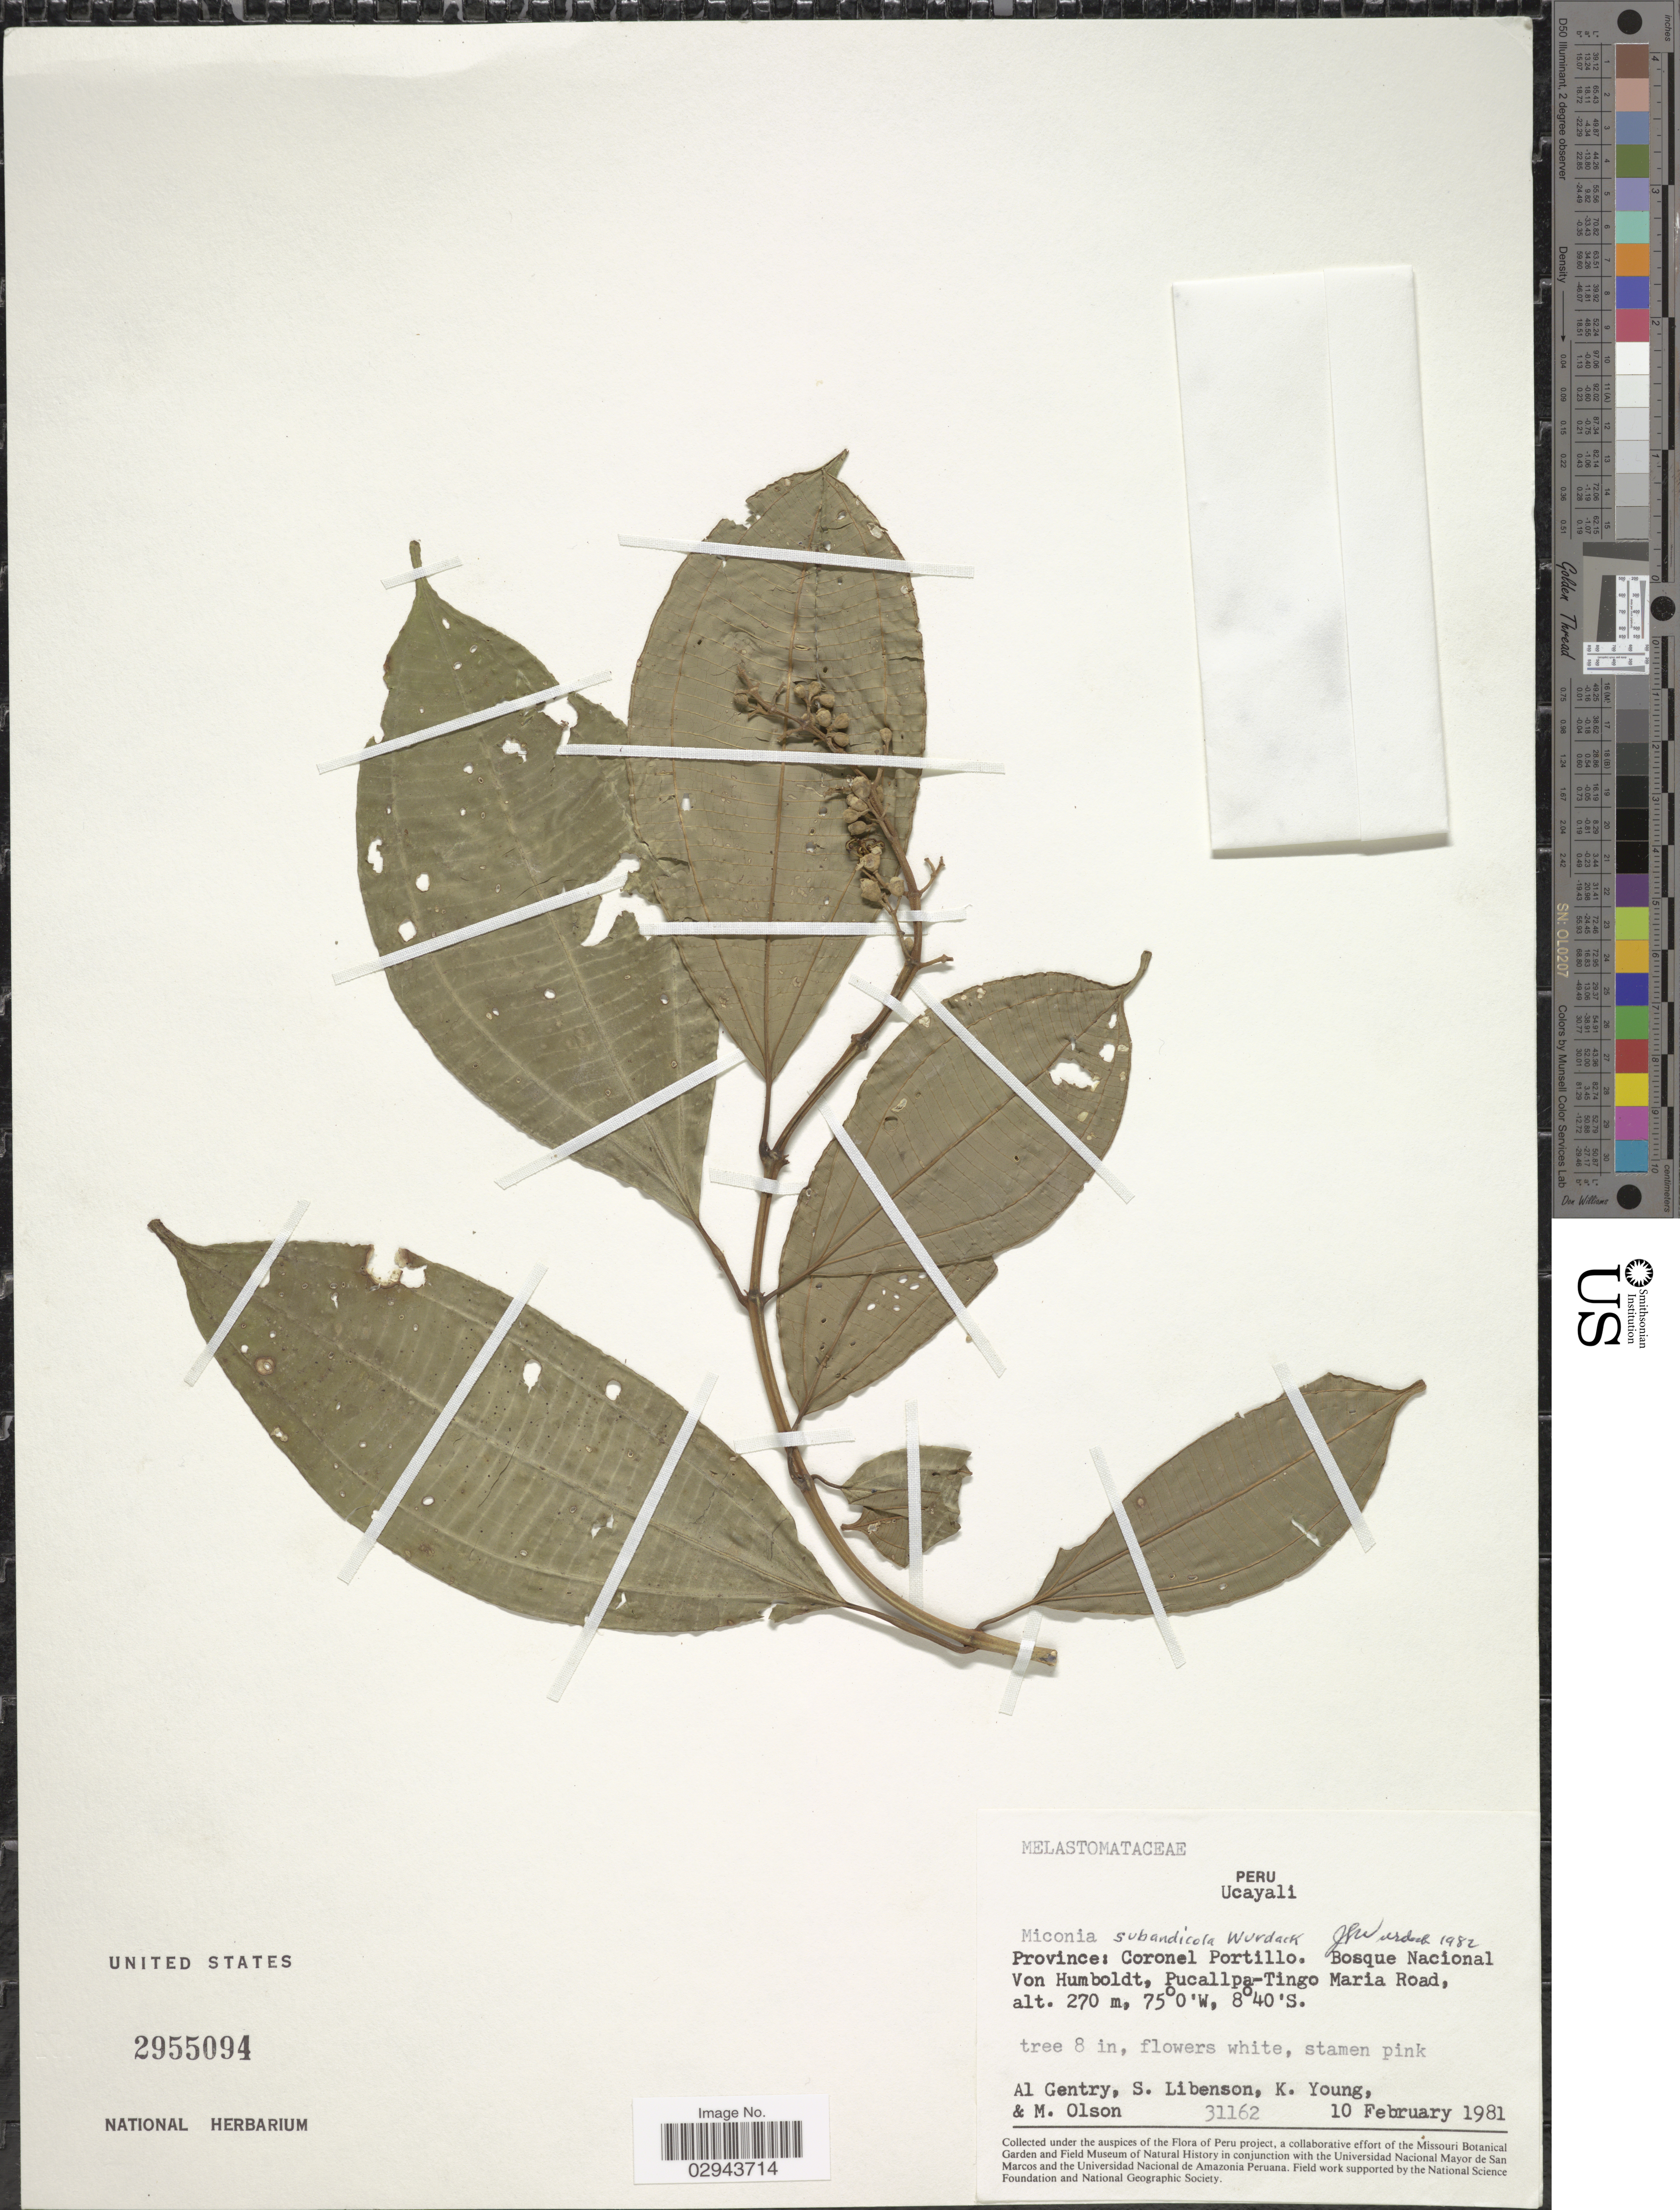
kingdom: Plantae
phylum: Tracheophyta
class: Magnoliopsida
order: Myrtales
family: Melastomataceae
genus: Miconia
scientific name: Miconia subandicola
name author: Wurdack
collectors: A. H. Gentry, S. Libenson, K. Young & M. Olson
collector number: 31162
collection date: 1981-02-10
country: Peru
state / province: Ucayali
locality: Province: Coronel Portillo. Bosque Nacional Von Humboldt, Pucallpa-Tingo Maria Road.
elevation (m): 270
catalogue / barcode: US 2955094